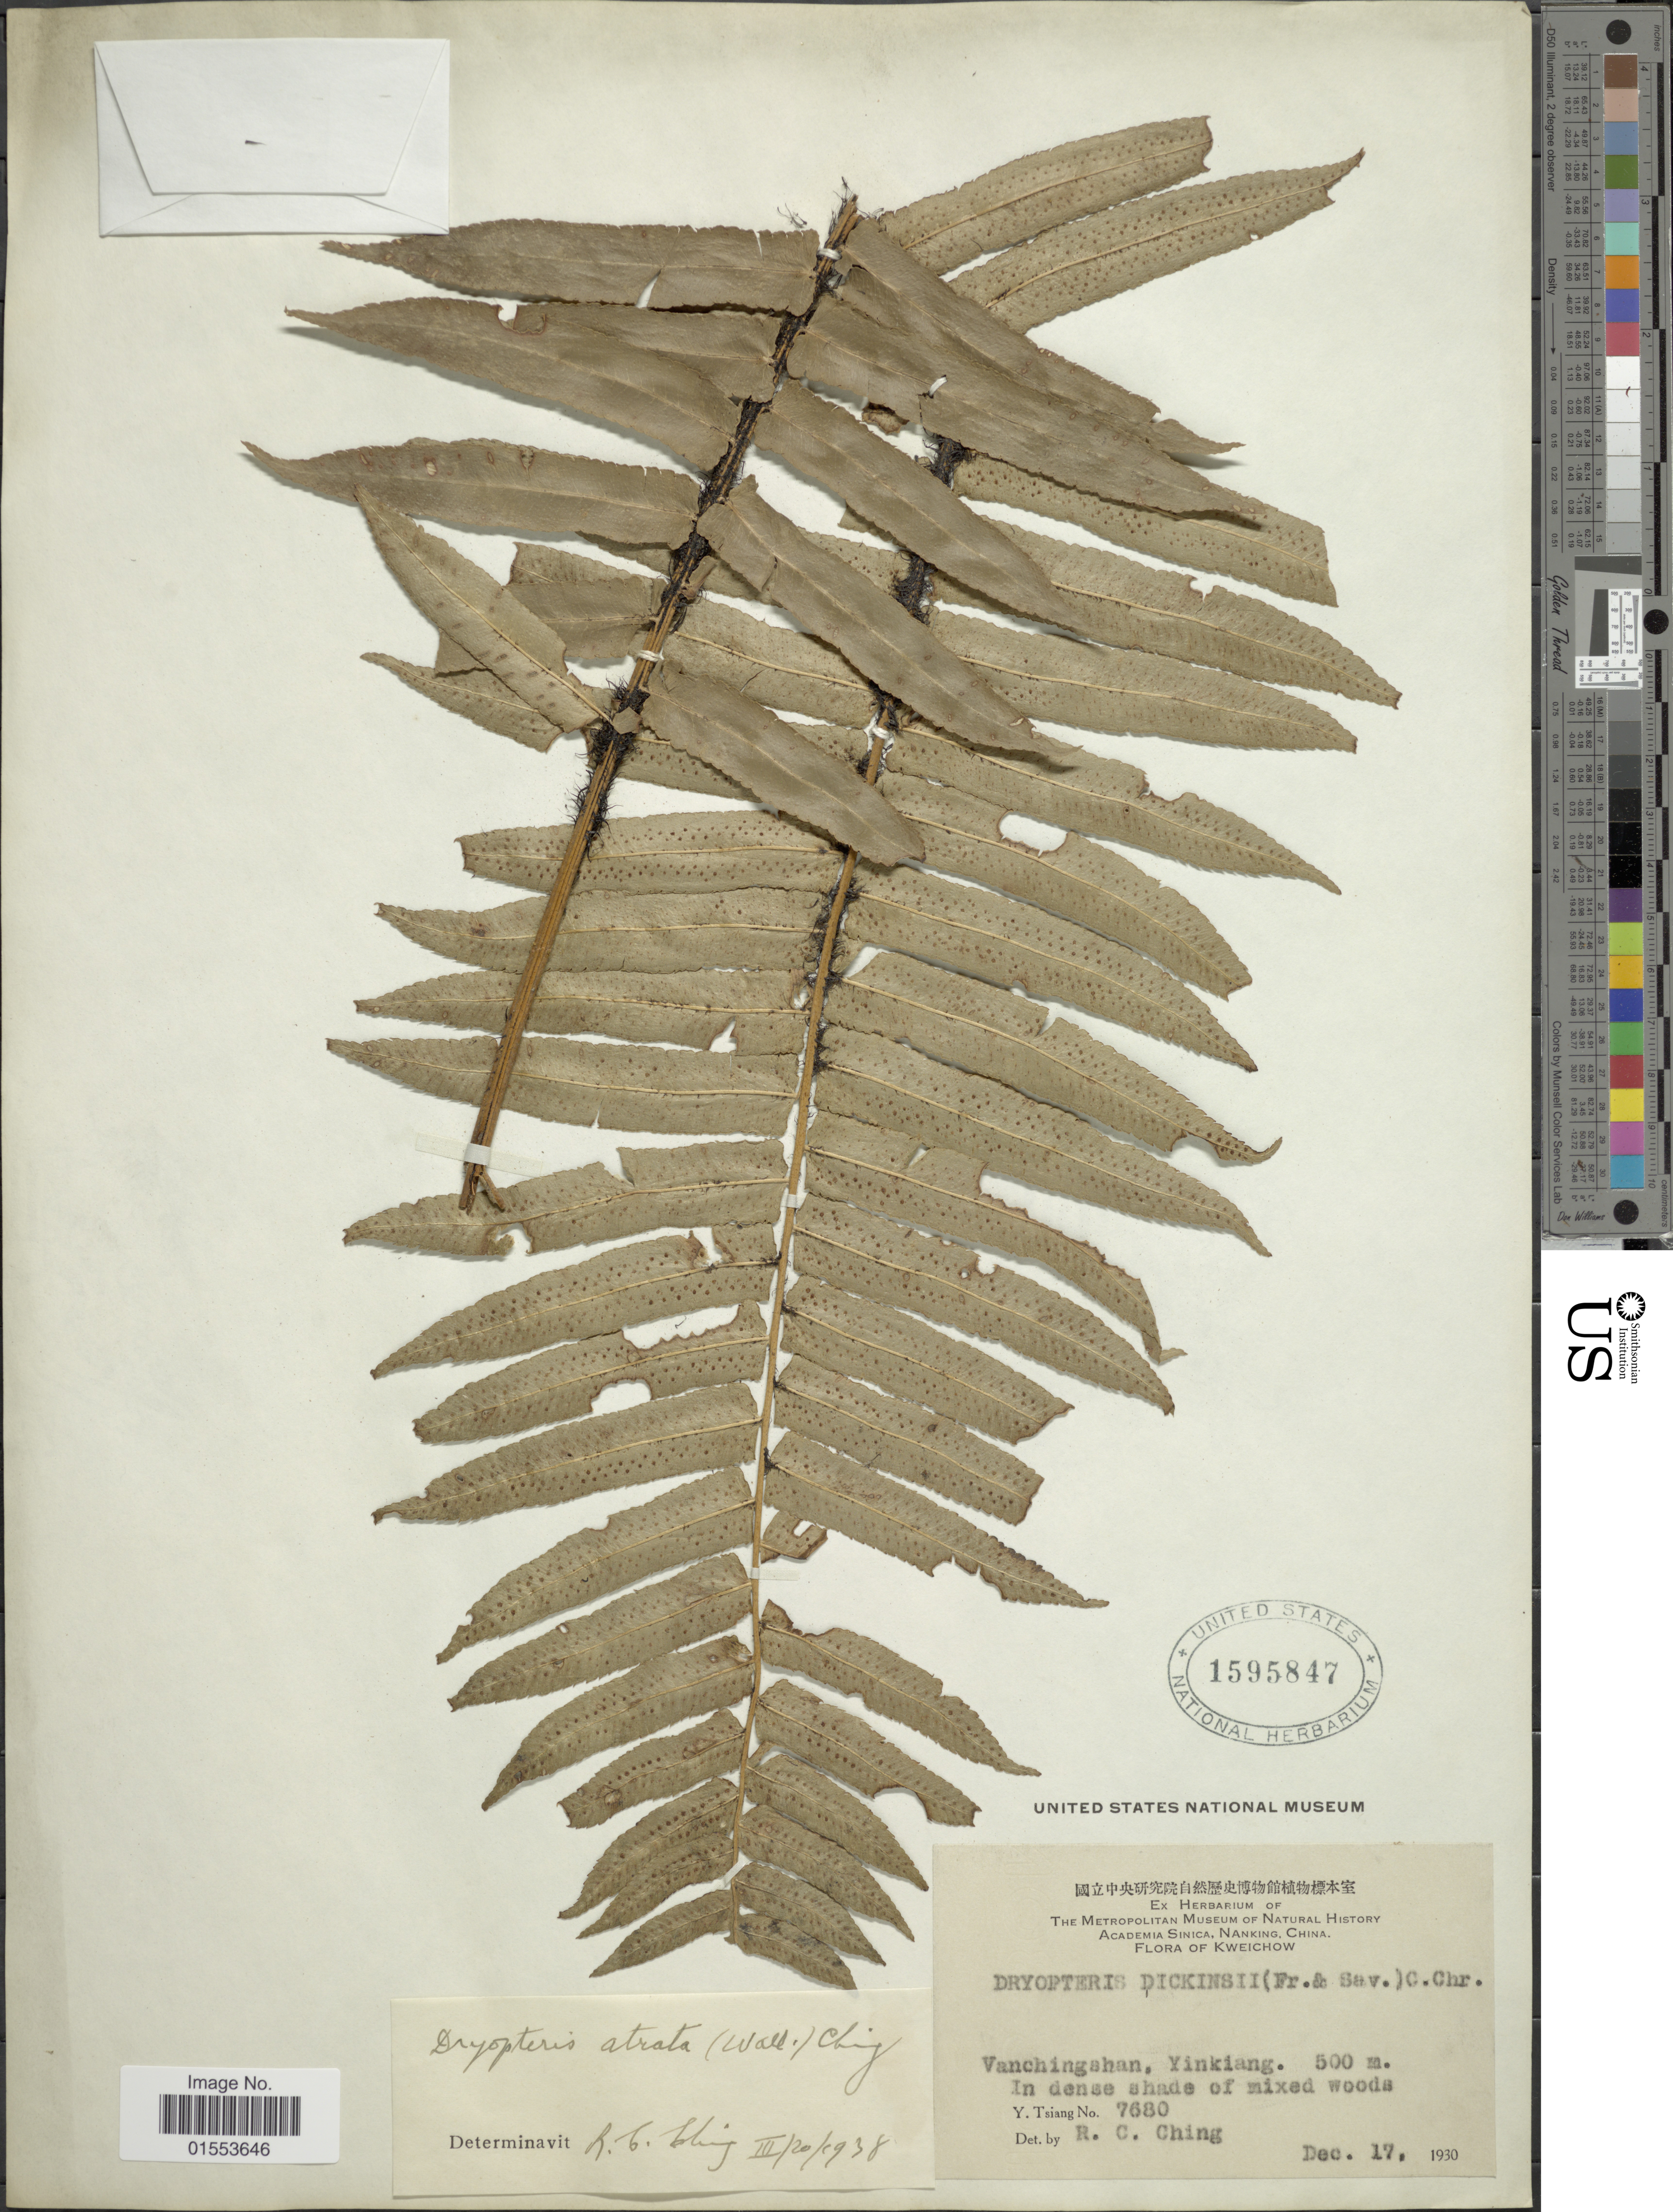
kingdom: Plantae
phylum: Tracheophyta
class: Polypodiopsida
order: Polypodiales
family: Dryopteridaceae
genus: Dryopteris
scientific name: Dryopteris atrata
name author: (Wall. ex Kunze) Ching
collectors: Y. Tsiang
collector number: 7680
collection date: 1930-12-17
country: China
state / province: Guizhou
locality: Kweichow, Vanchingshan, Yinkiang.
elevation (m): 500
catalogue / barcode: US 1595847